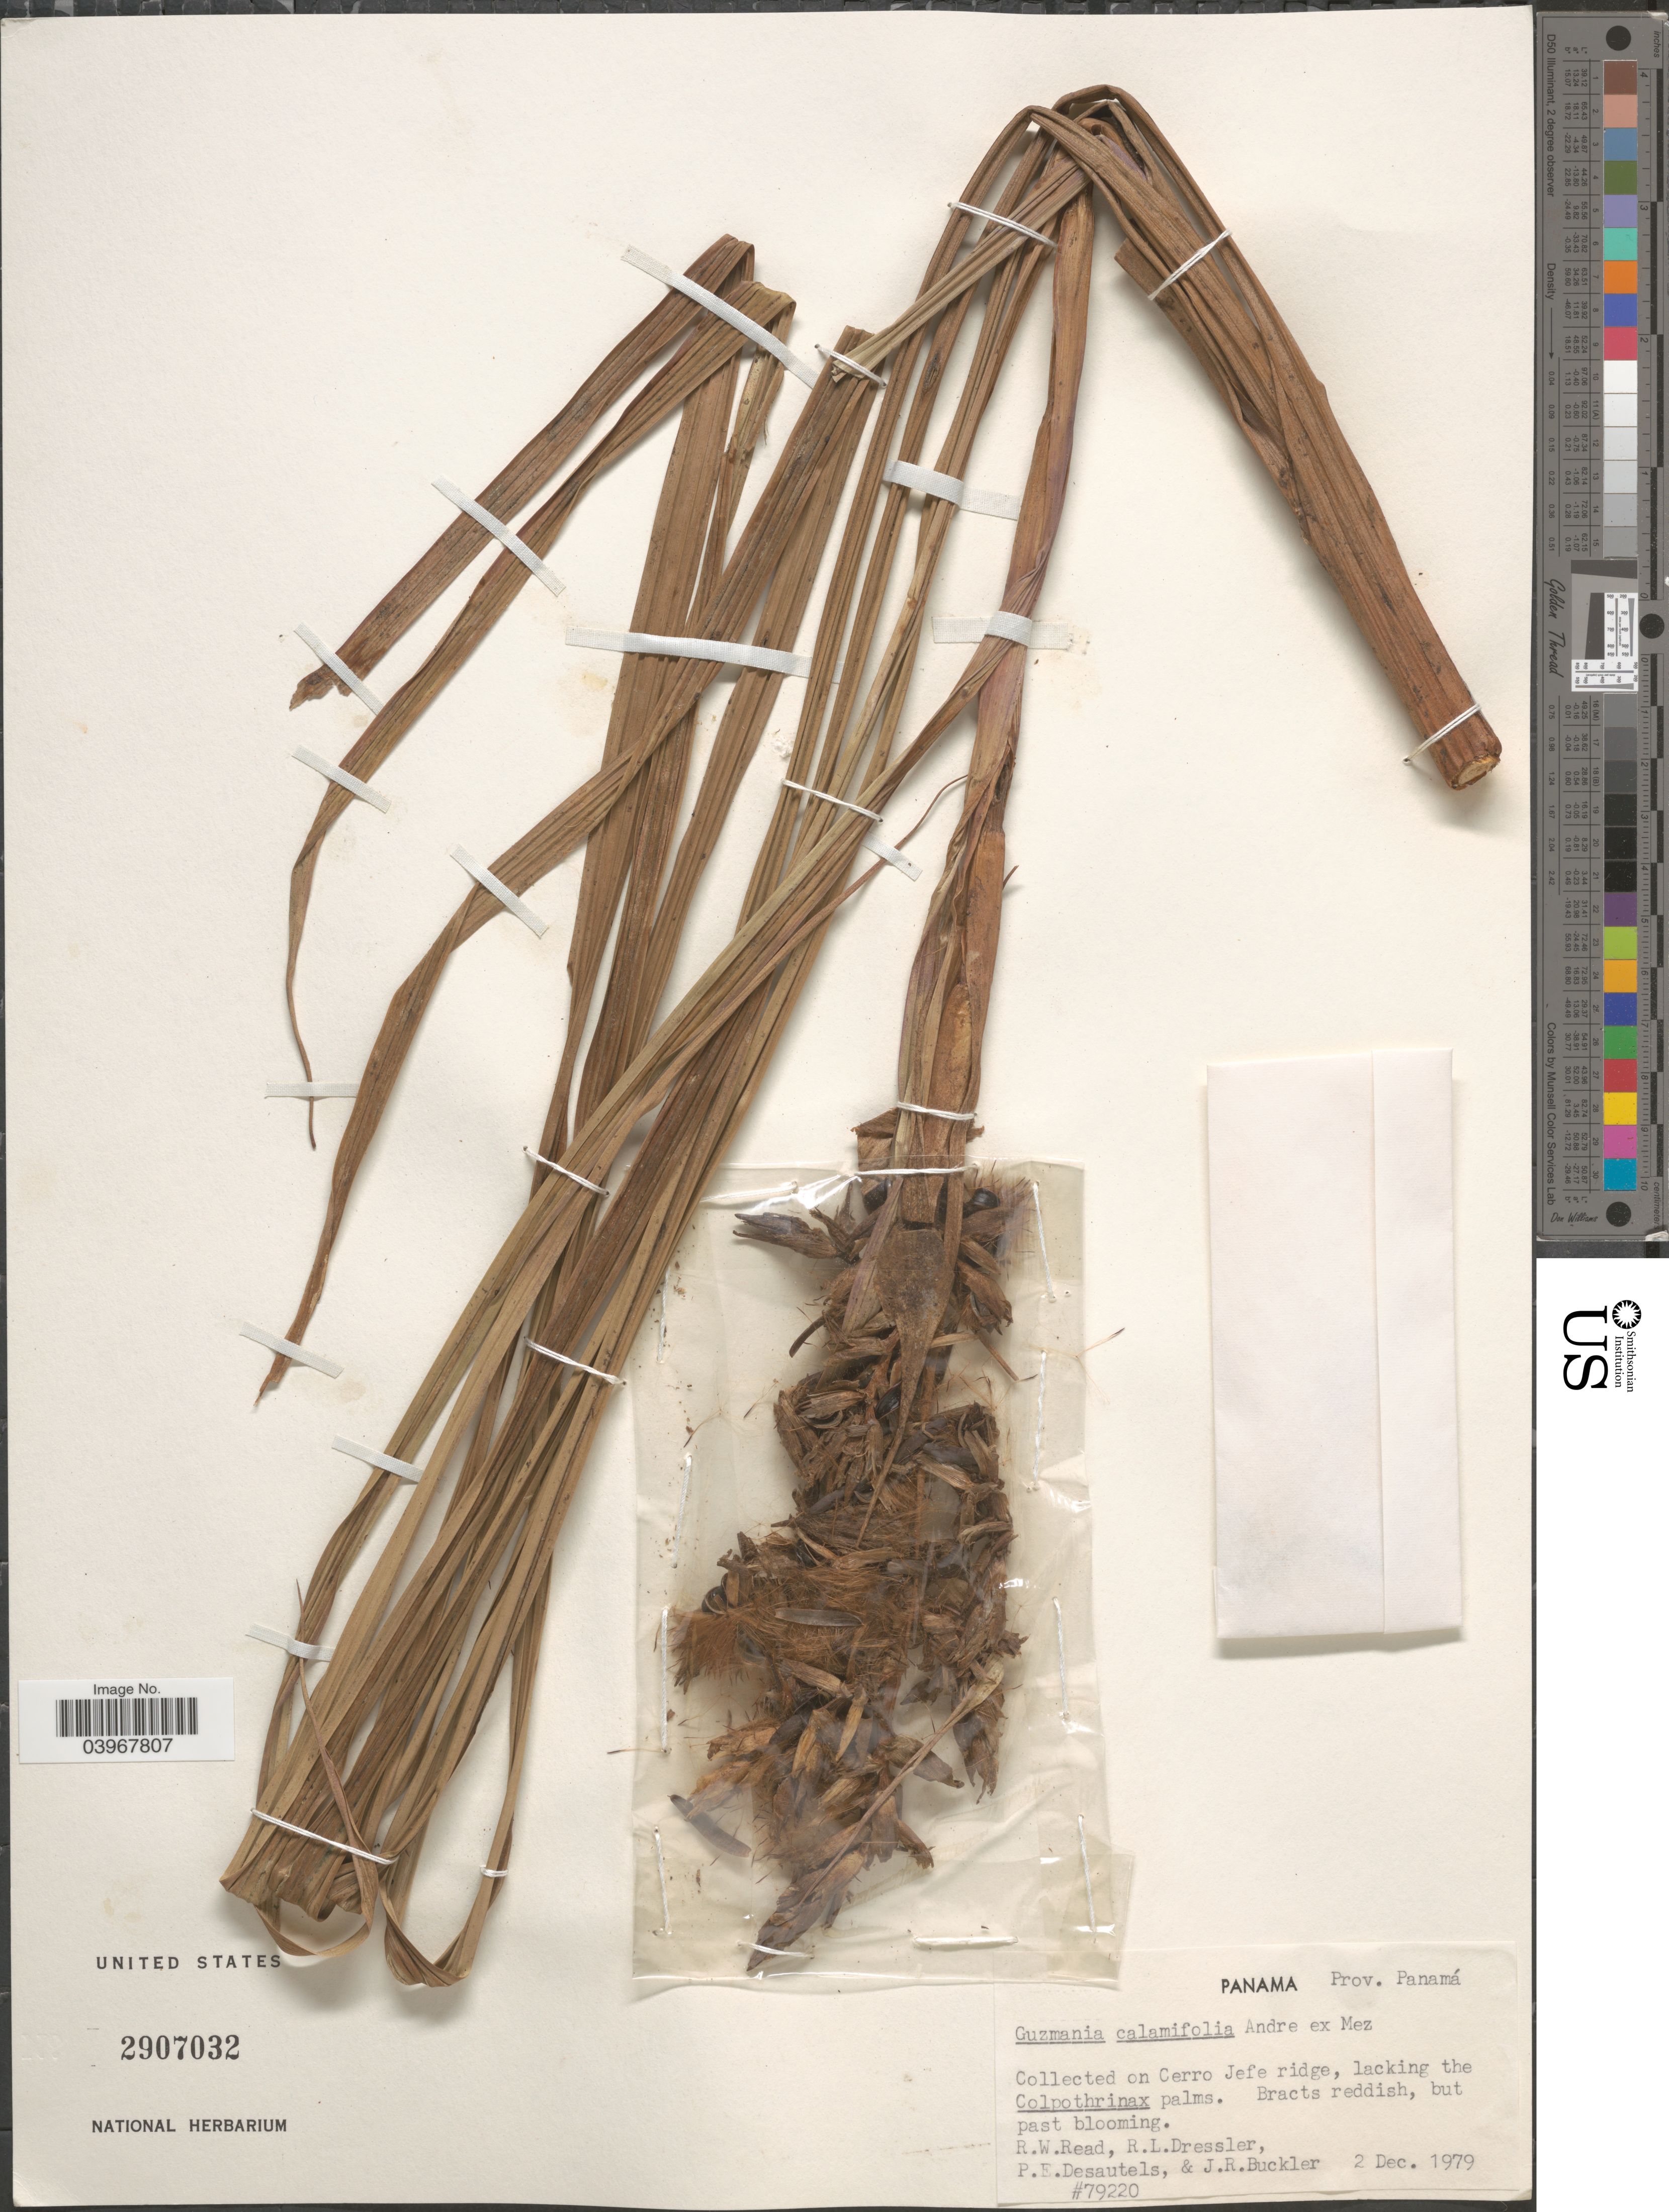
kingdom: Plantae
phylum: Tracheophyta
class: Liliopsida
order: Poales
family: Bromeliaceae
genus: Guzmania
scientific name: Guzmania calamifolia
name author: André ex Mez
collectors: R. W. Read, R. Dressler, P. Desautels & J. Buckler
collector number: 79220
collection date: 1979-12-02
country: Panama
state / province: Panamá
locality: On Cerro Jefe ridge.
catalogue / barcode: US 2907032